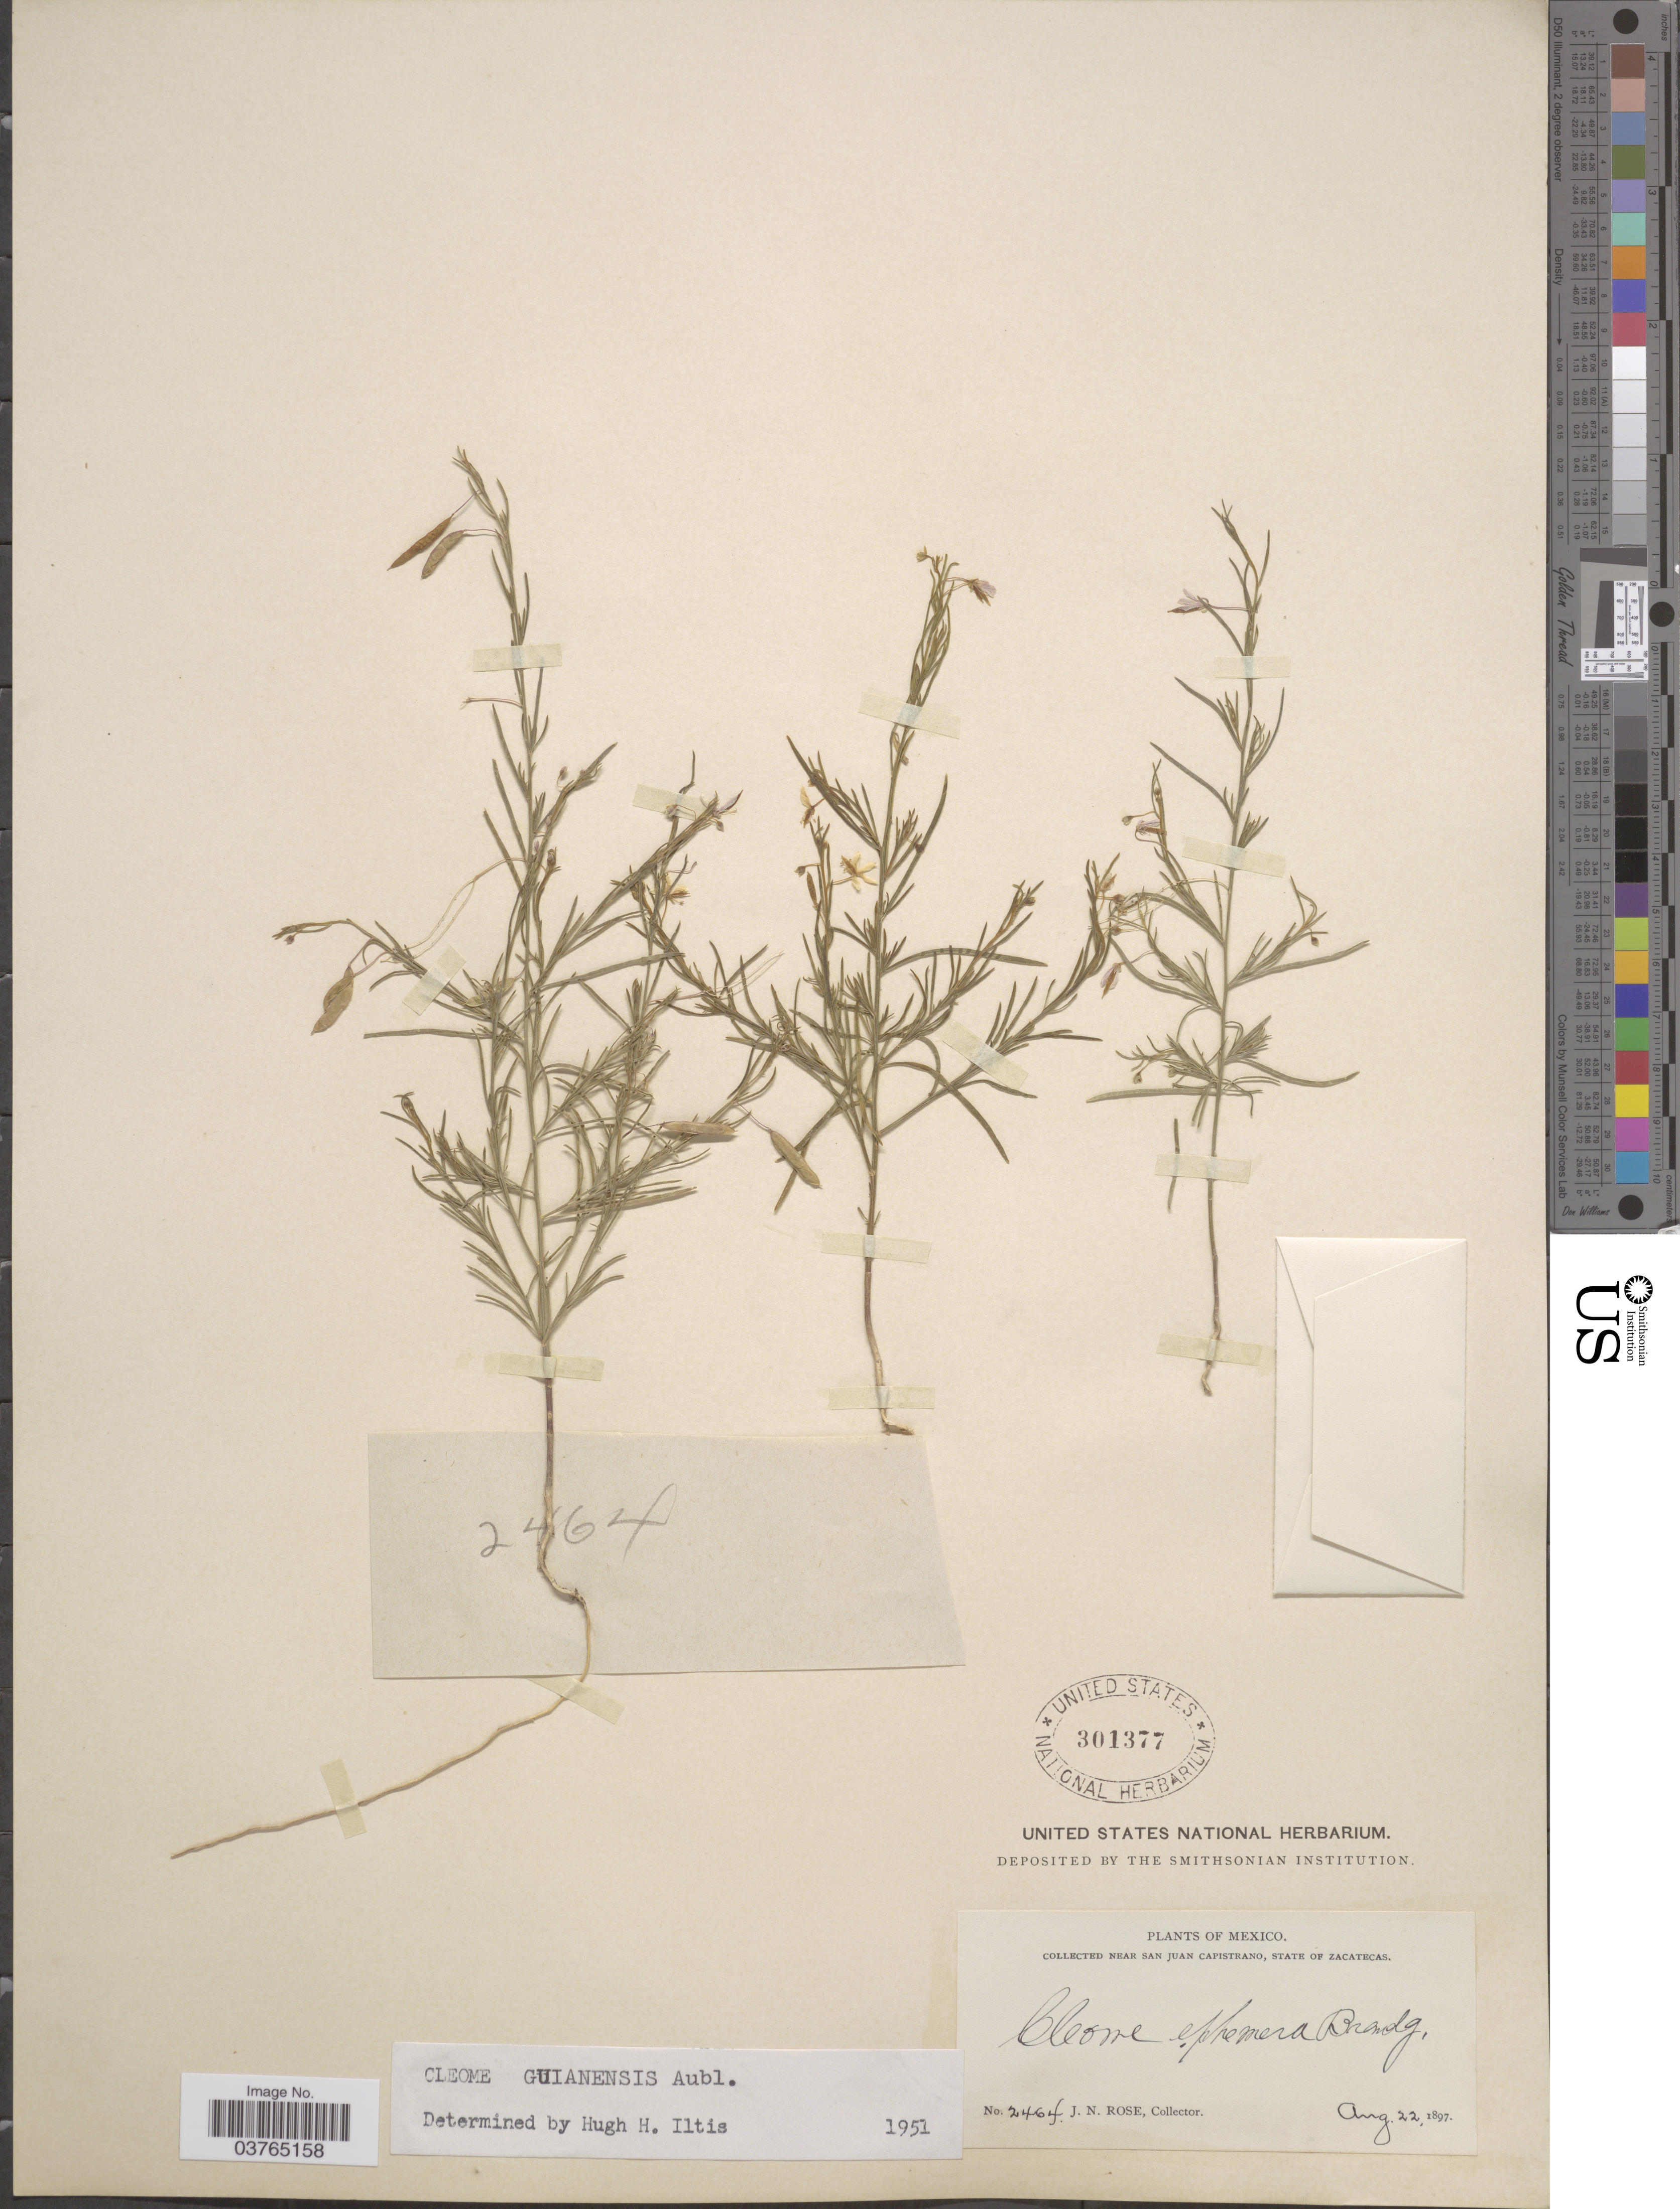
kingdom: Plantae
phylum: Tracheophyta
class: Magnoliopsida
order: Brassicales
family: Cleomaceae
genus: Physostemon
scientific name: Physostemon guianensis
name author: (Aubl.) Malme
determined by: Strong, M. T., (US), Smithsonian Institution - National Museum of Natural History (UNITED STATES)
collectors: J. N. Rose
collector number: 2464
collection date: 1897-08-22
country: Mexico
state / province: Zacatecas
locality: Near San Juan Capistrano.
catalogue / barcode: US 301377